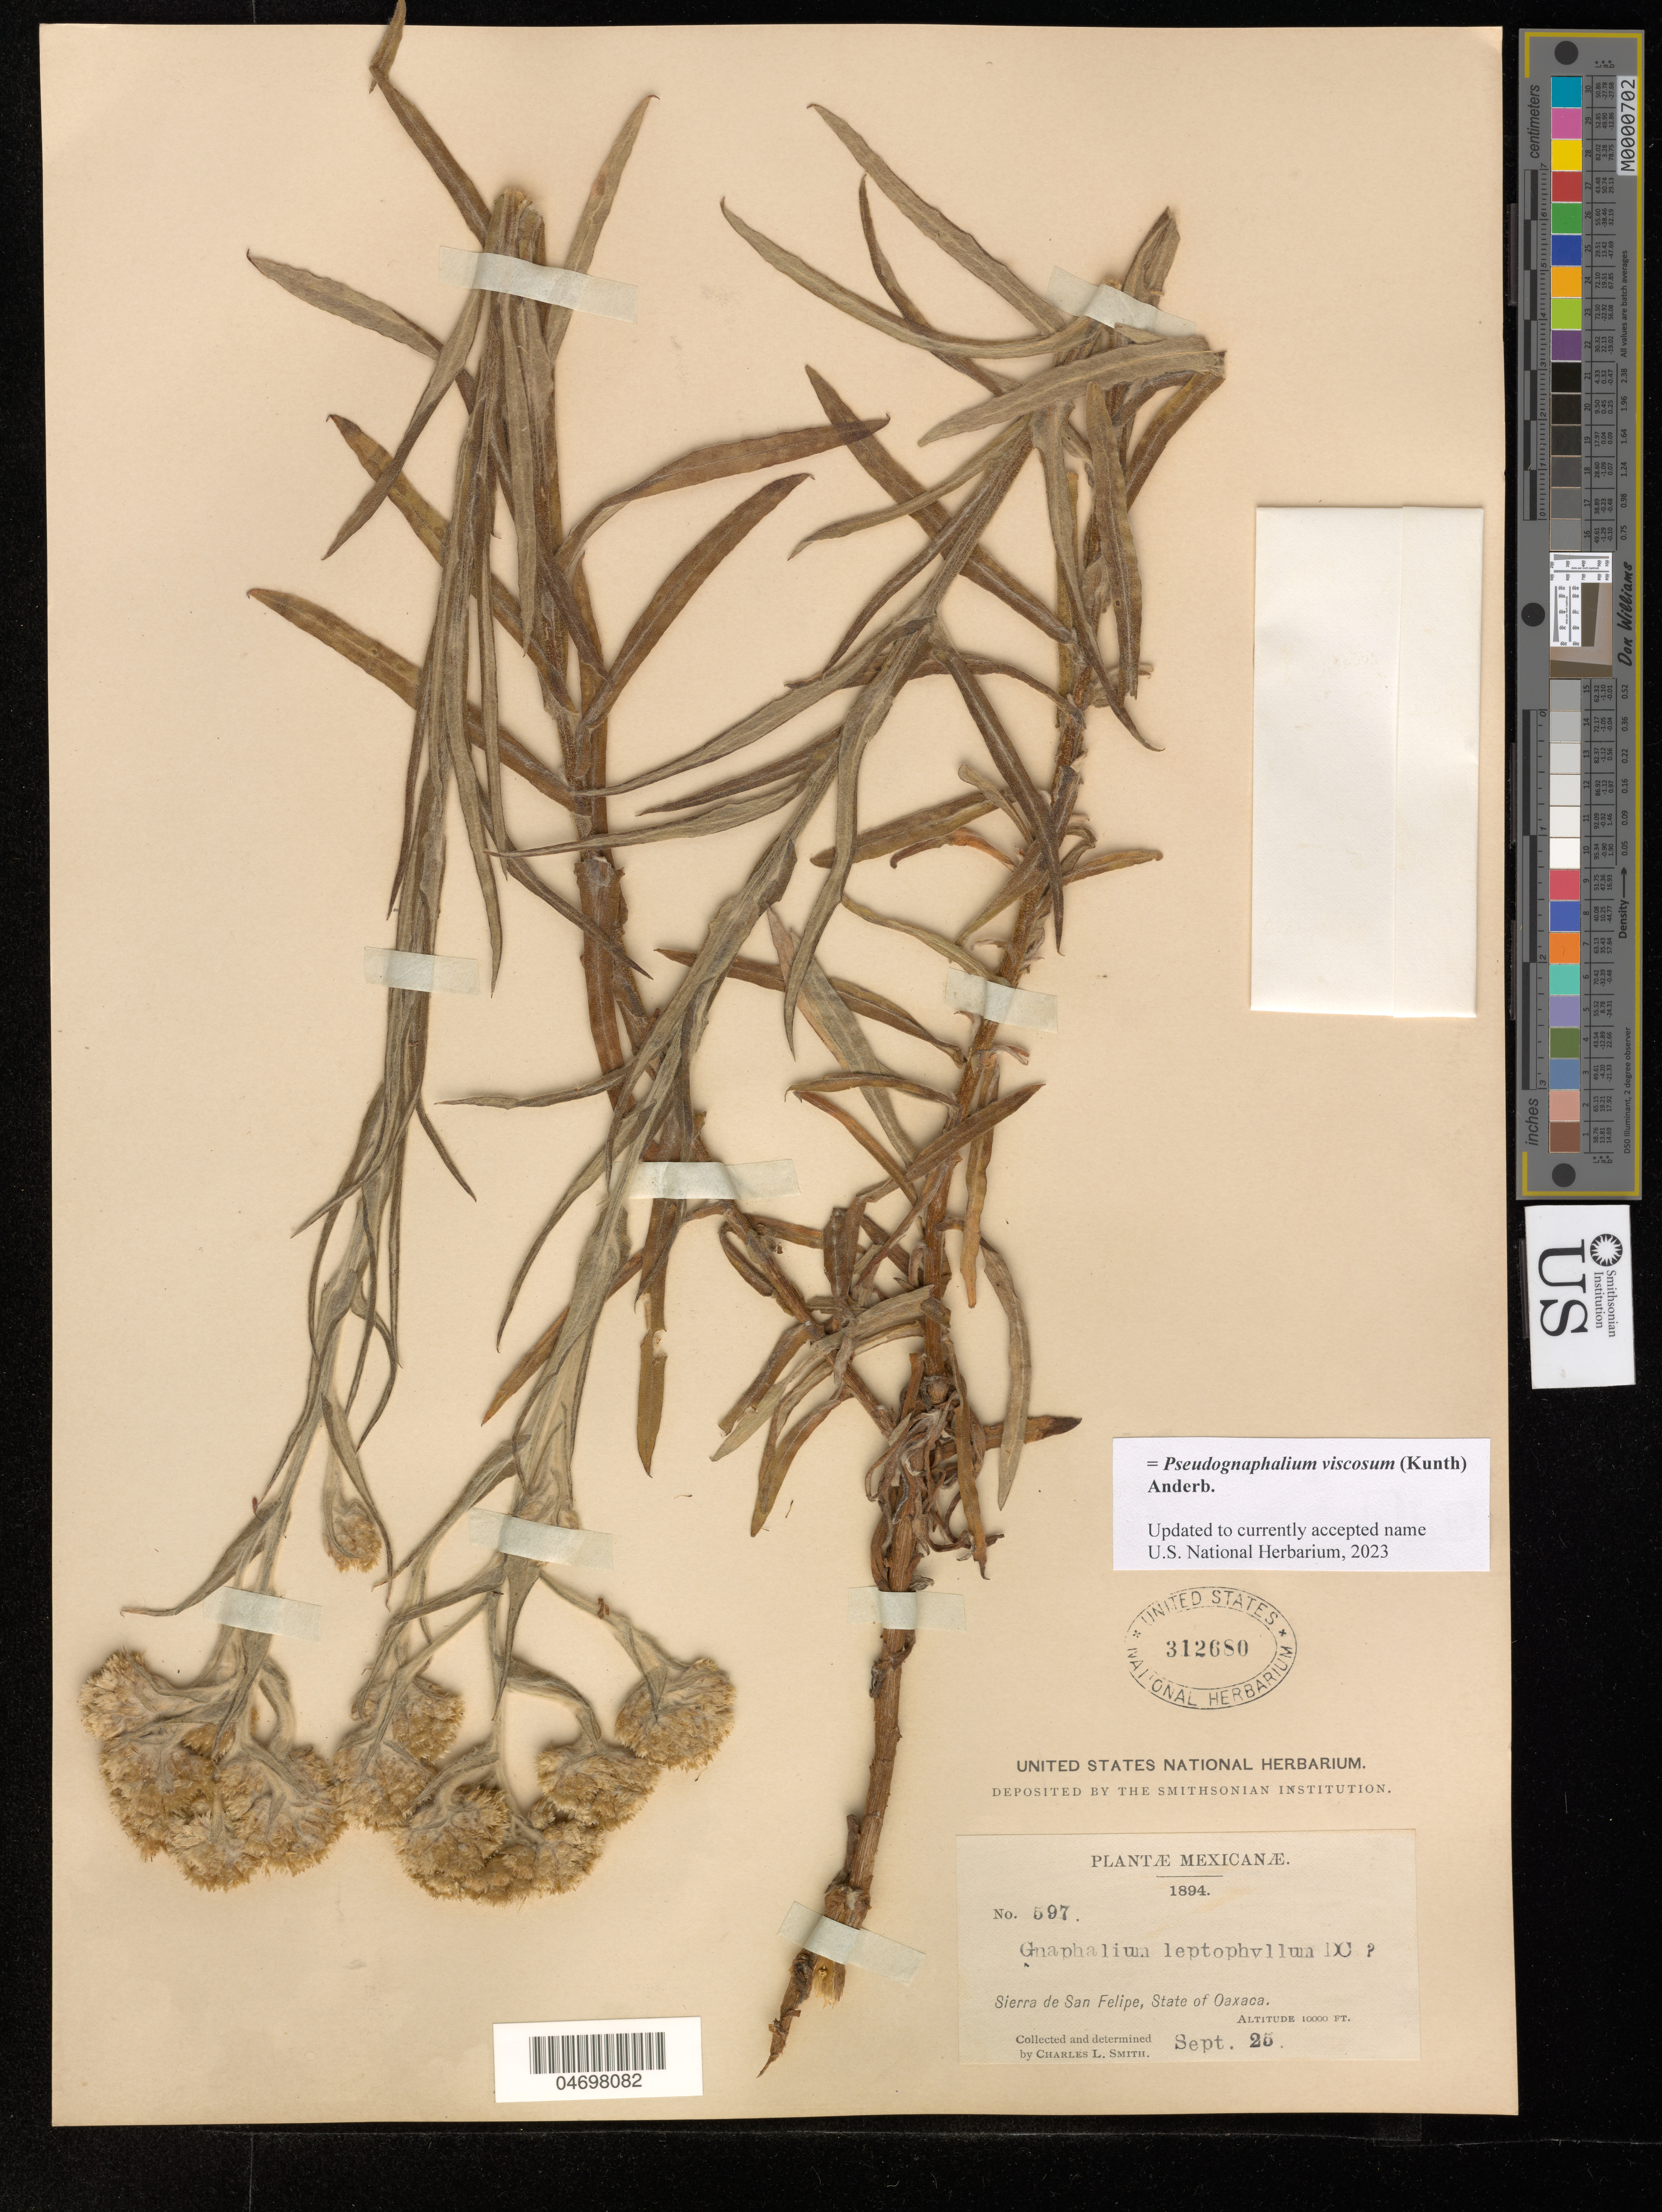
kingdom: Plantae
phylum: Tracheophyta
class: Magnoliopsida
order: Asterales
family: Asteraceae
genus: Pseudognaphalium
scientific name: Pseudognaphalium viscosum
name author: (Kunth) Anderb.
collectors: C. L. Smith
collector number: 597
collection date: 1894-09-25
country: Mexico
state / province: Oaxaca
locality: Sierra de San Felipe.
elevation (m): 3048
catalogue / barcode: US 312680